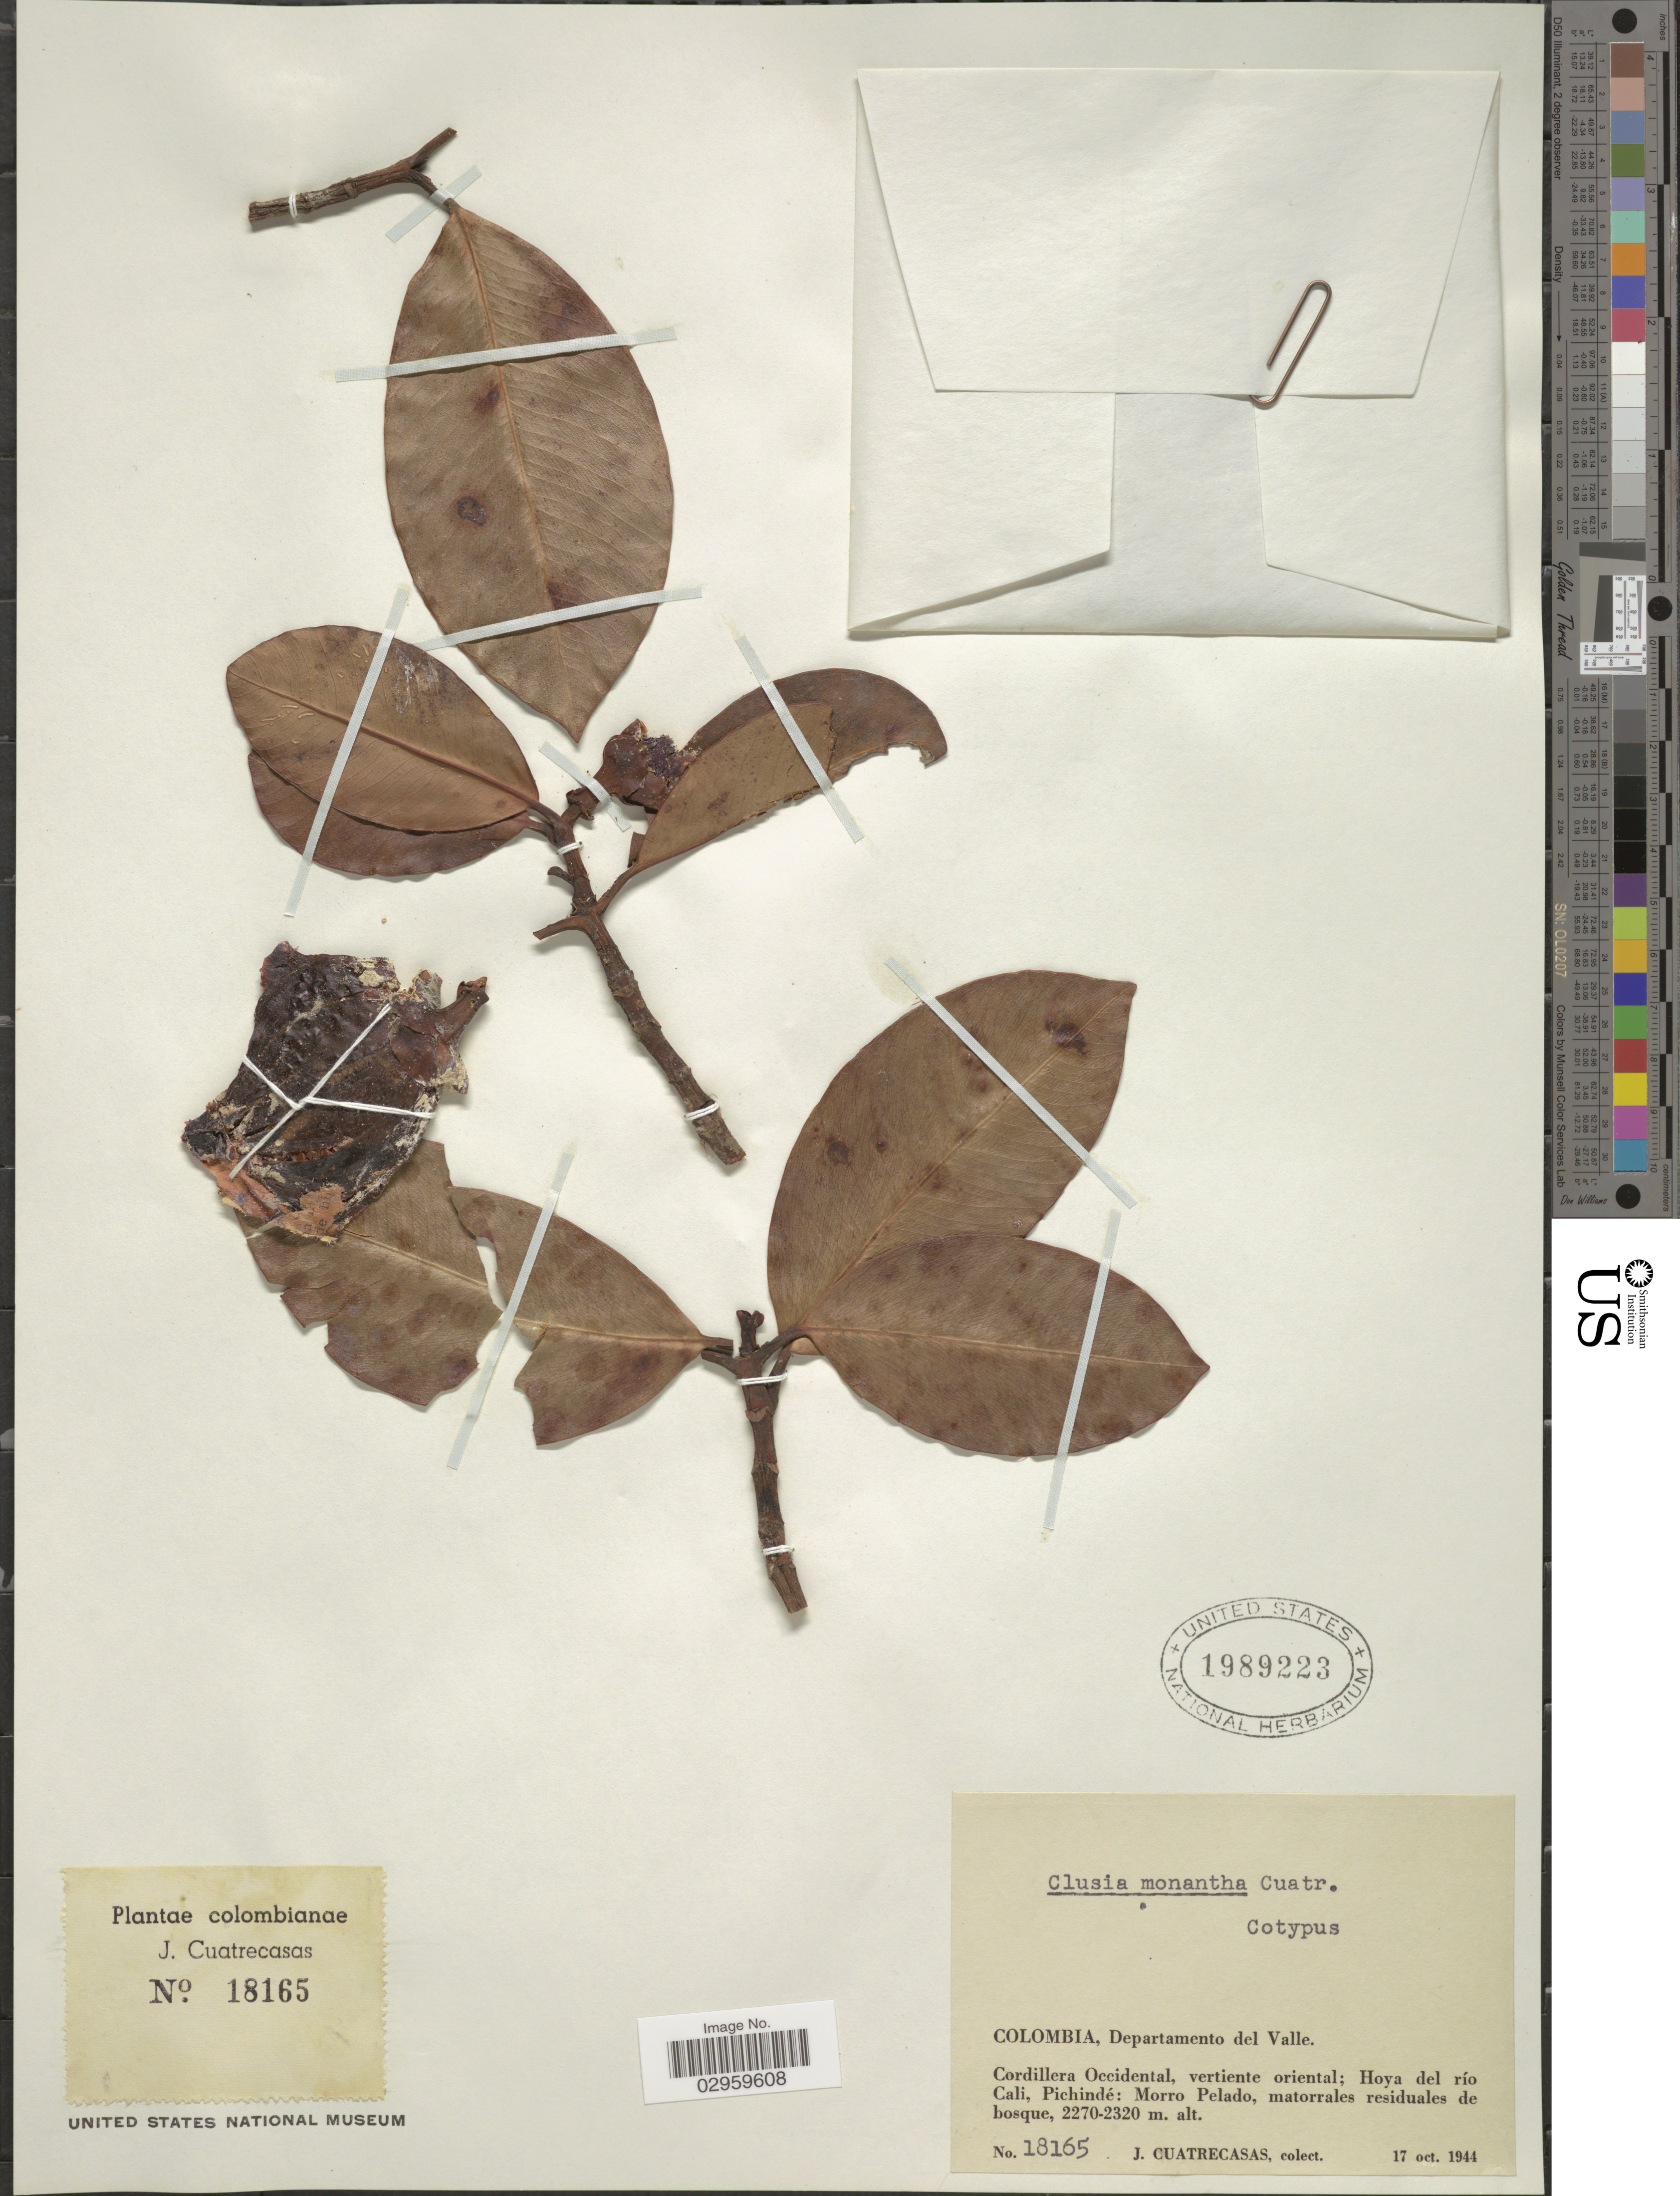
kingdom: Plantae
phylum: Tracheophyta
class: Magnoliopsida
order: Malpighiales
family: Clusiaceae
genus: Clusia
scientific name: Clusia monantha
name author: Cuatrec.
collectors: J. Cuatrecasas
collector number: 18165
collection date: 1944-10-17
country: Colombia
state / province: Valle del Cauca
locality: Departamento del Valle. Cordillera Occidental, vertiente oriental; Hoya del río Cali, Pichindé: Moro Pelado.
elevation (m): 2270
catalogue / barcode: US 1989223